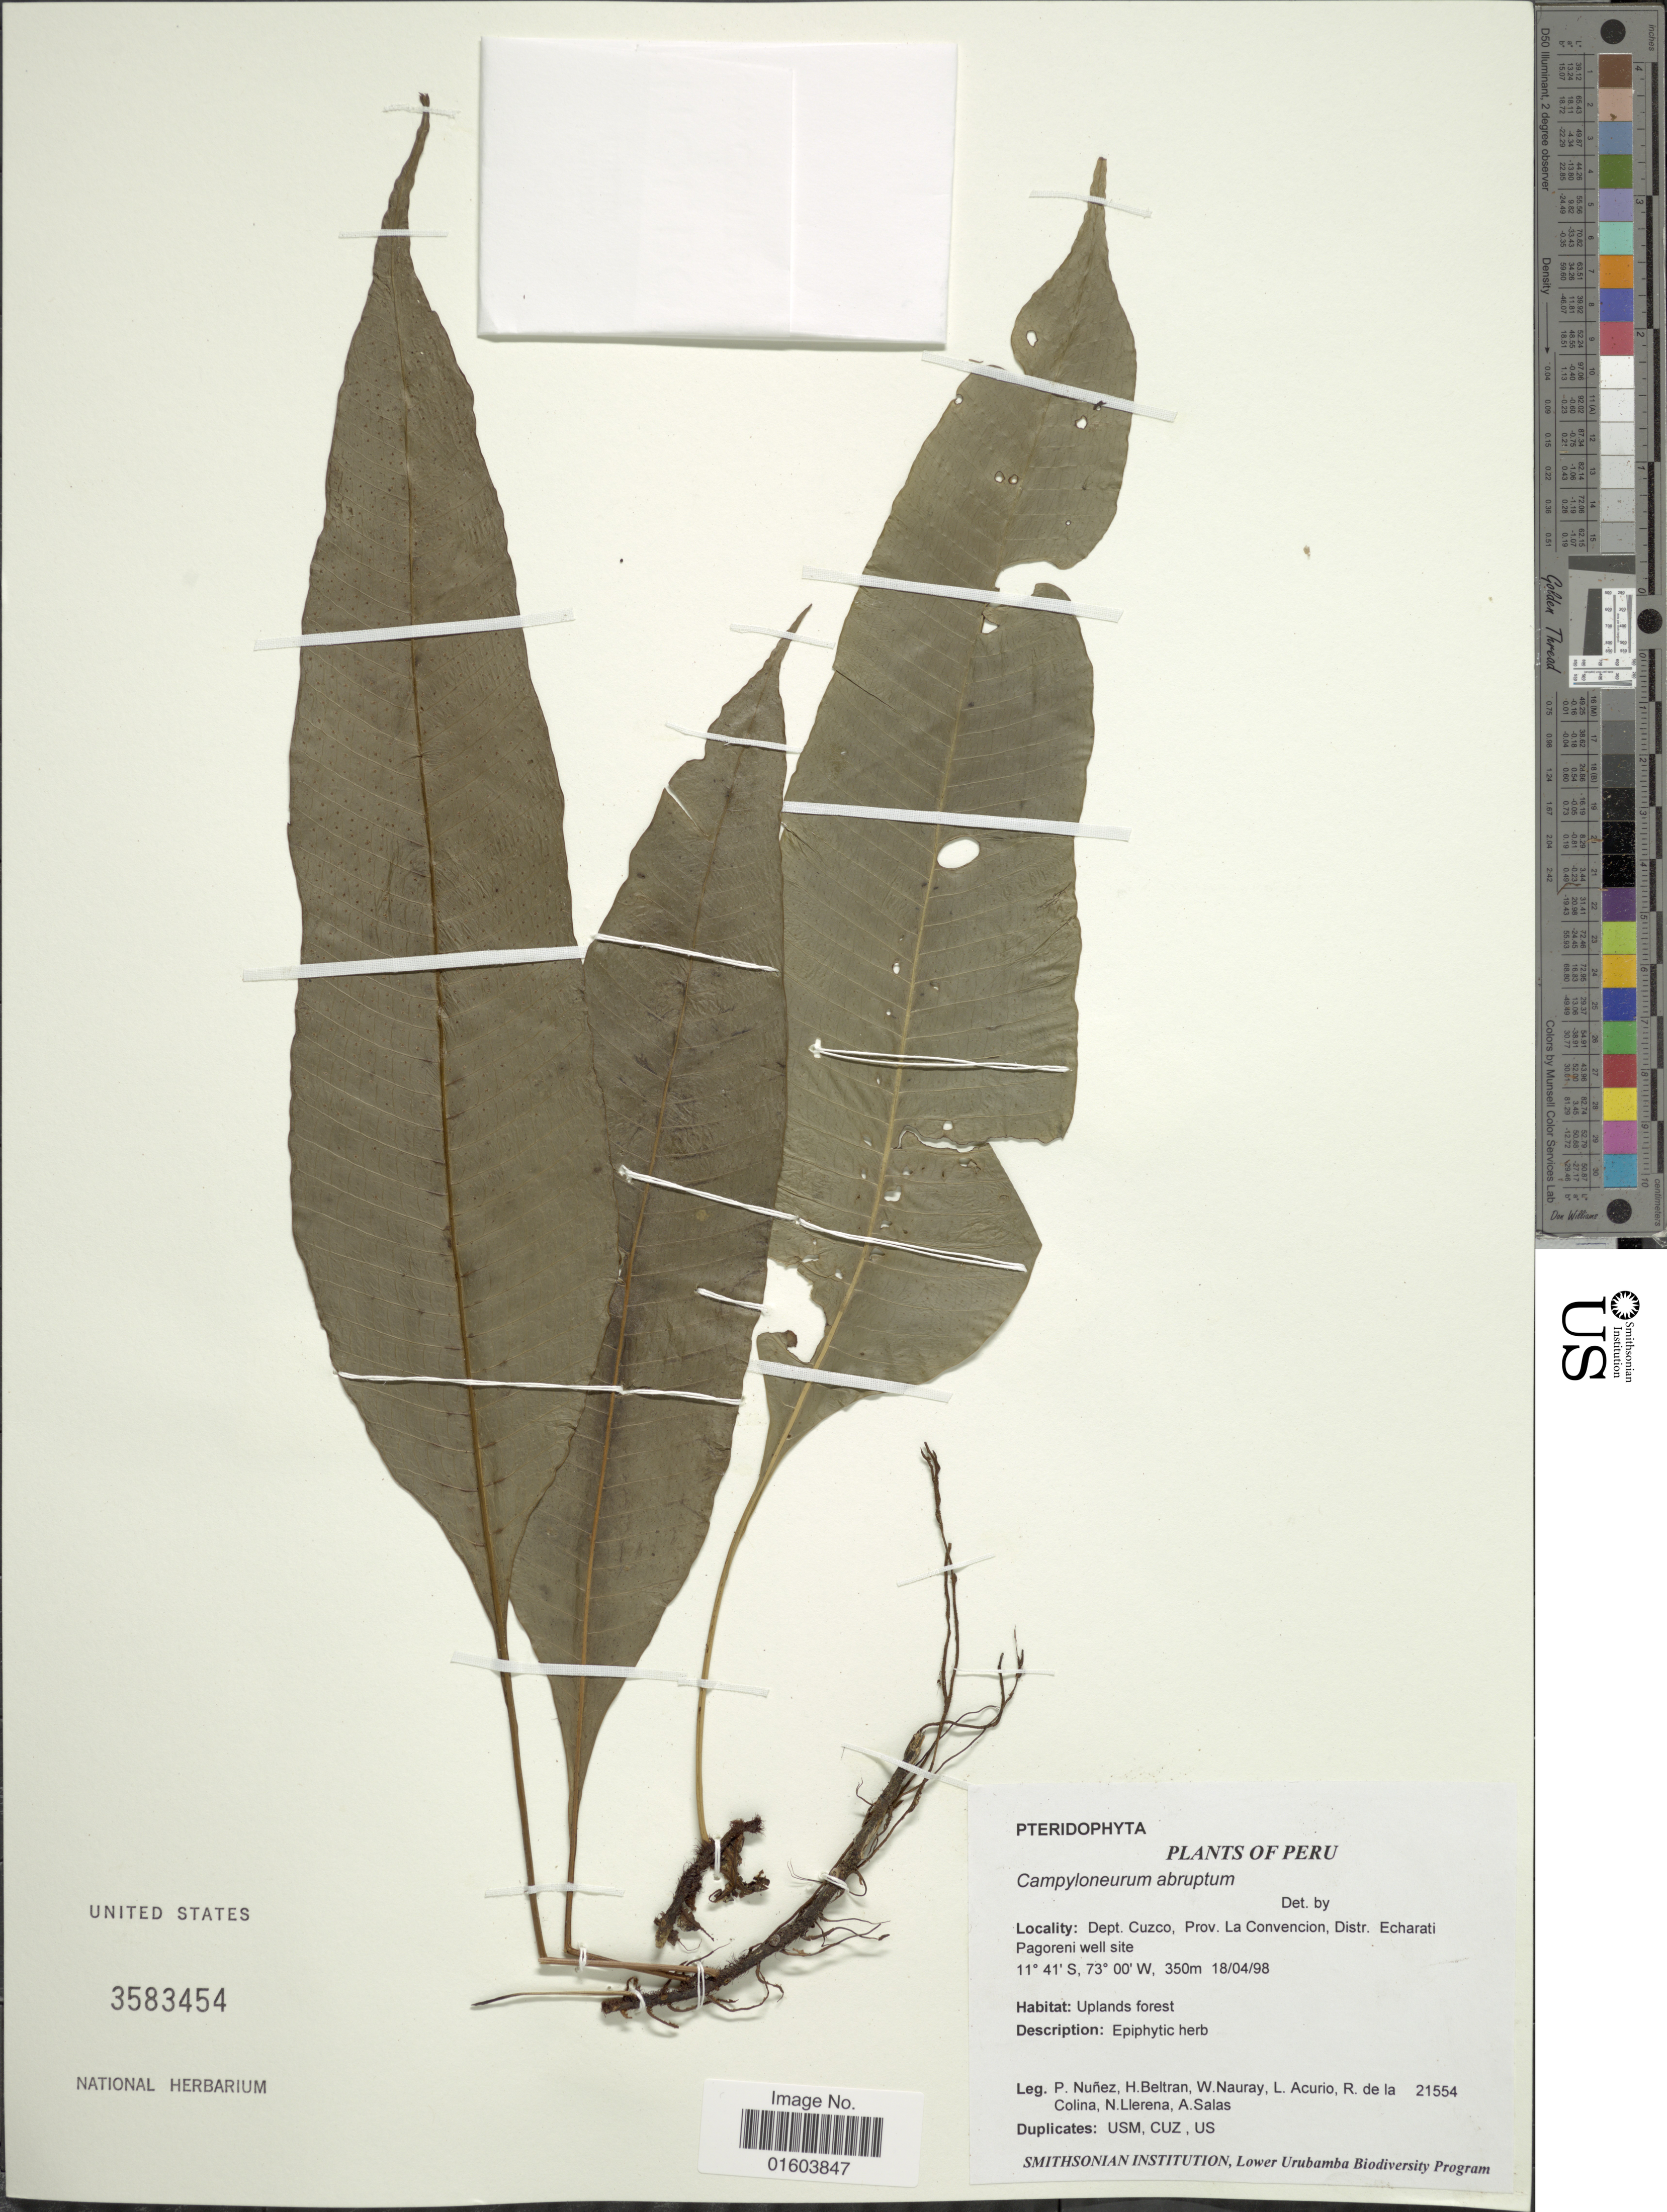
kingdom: Plantae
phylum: Tracheophyta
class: Polypodiopsida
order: Polypodiales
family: Polypodiaceae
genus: Campyloneurum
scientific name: Campyloneurum abruptum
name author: (Lindm.) B. León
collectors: P. Nuñez V., H. Beltran, W. Nauray, L. Acurio & et al.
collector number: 21554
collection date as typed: Transcribed d/m/y: 18/4/98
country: Peru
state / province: Cusco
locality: Peru, Dept. Cuzco, Prov. La Convencion, Distr. Echarati Pagoreni well site.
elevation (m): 350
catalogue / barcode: US 3583454